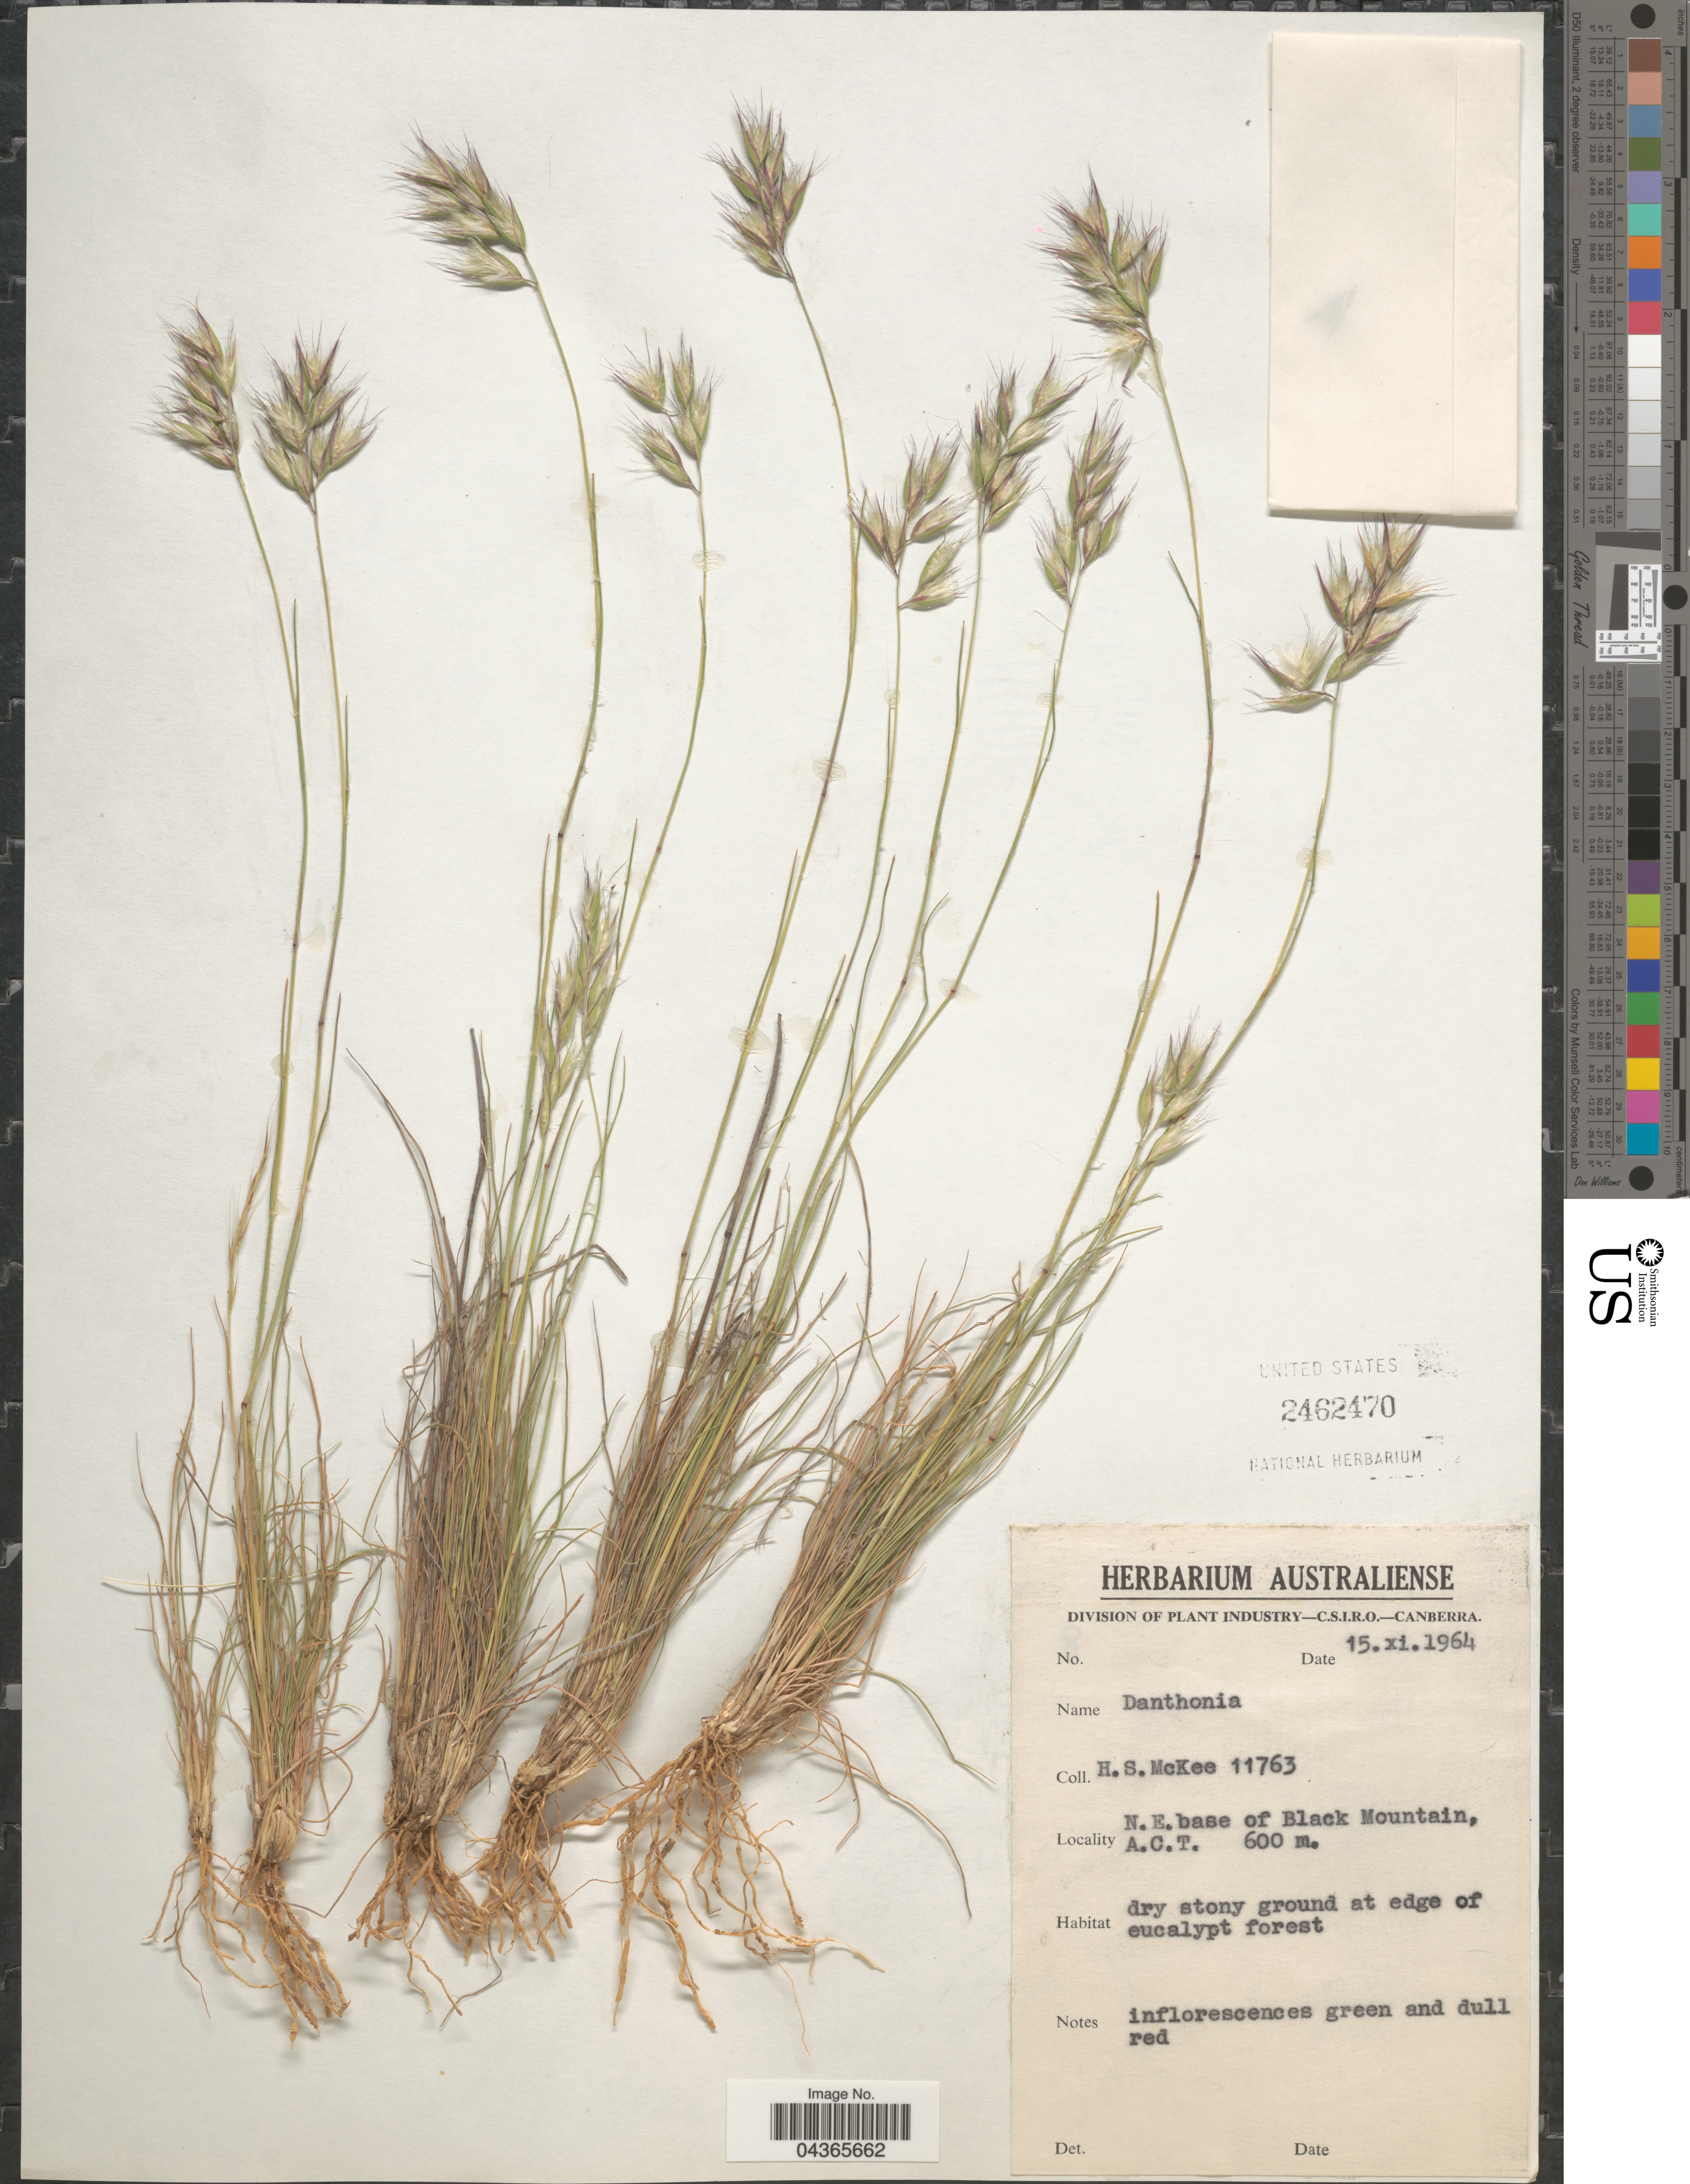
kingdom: Plantae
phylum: Tracheophyta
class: Liliopsida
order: Poales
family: Poaceae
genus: Rytidosperma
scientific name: Rytidosperma sp.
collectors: H. S. McKee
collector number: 11763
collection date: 1964-11-15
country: Australia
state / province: Australian Capital Territory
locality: N.E. base of Black Mountain, A.C.T.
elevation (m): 600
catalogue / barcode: US 2462470